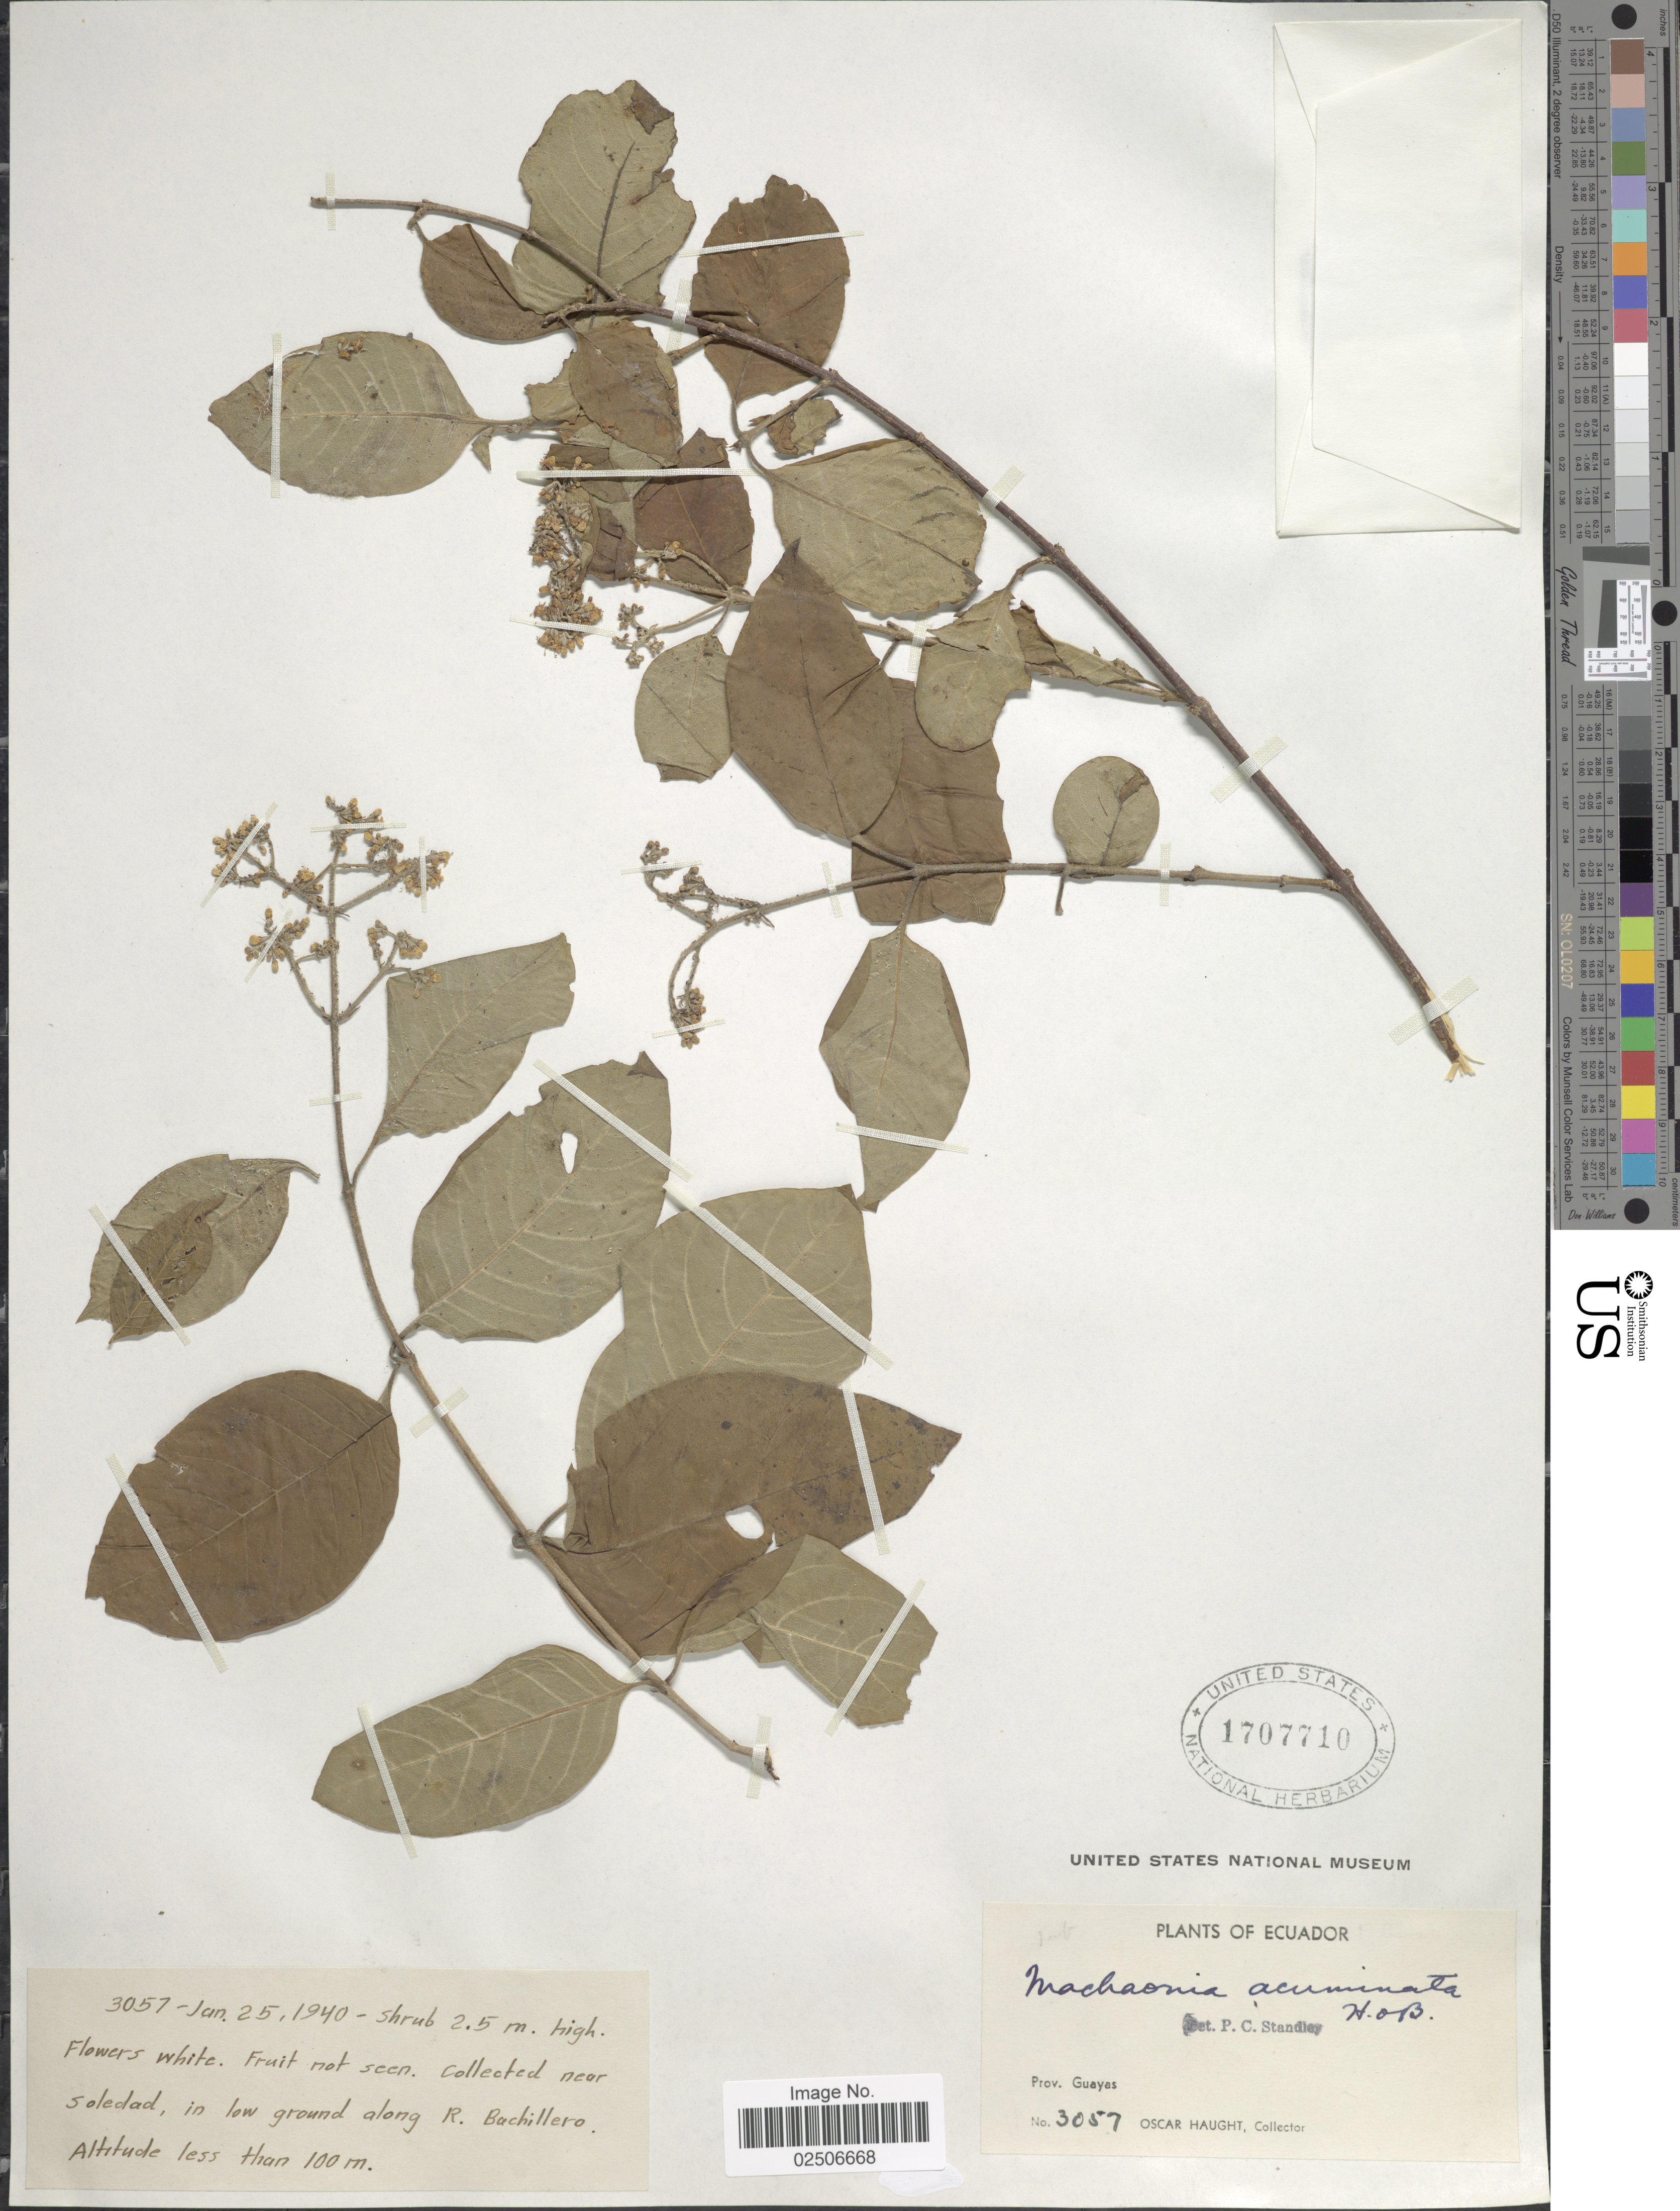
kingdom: Plantae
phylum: Tracheophyta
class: Magnoliopsida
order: Gentianales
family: Rubiaceae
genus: Machaonia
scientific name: Machaonia acuminata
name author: Bonpl.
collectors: O. Haught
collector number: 3057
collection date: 1940-01-25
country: Ecuador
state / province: Guayas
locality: Near Soledad, in low ground along R. Bachillero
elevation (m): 100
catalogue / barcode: US 1707710